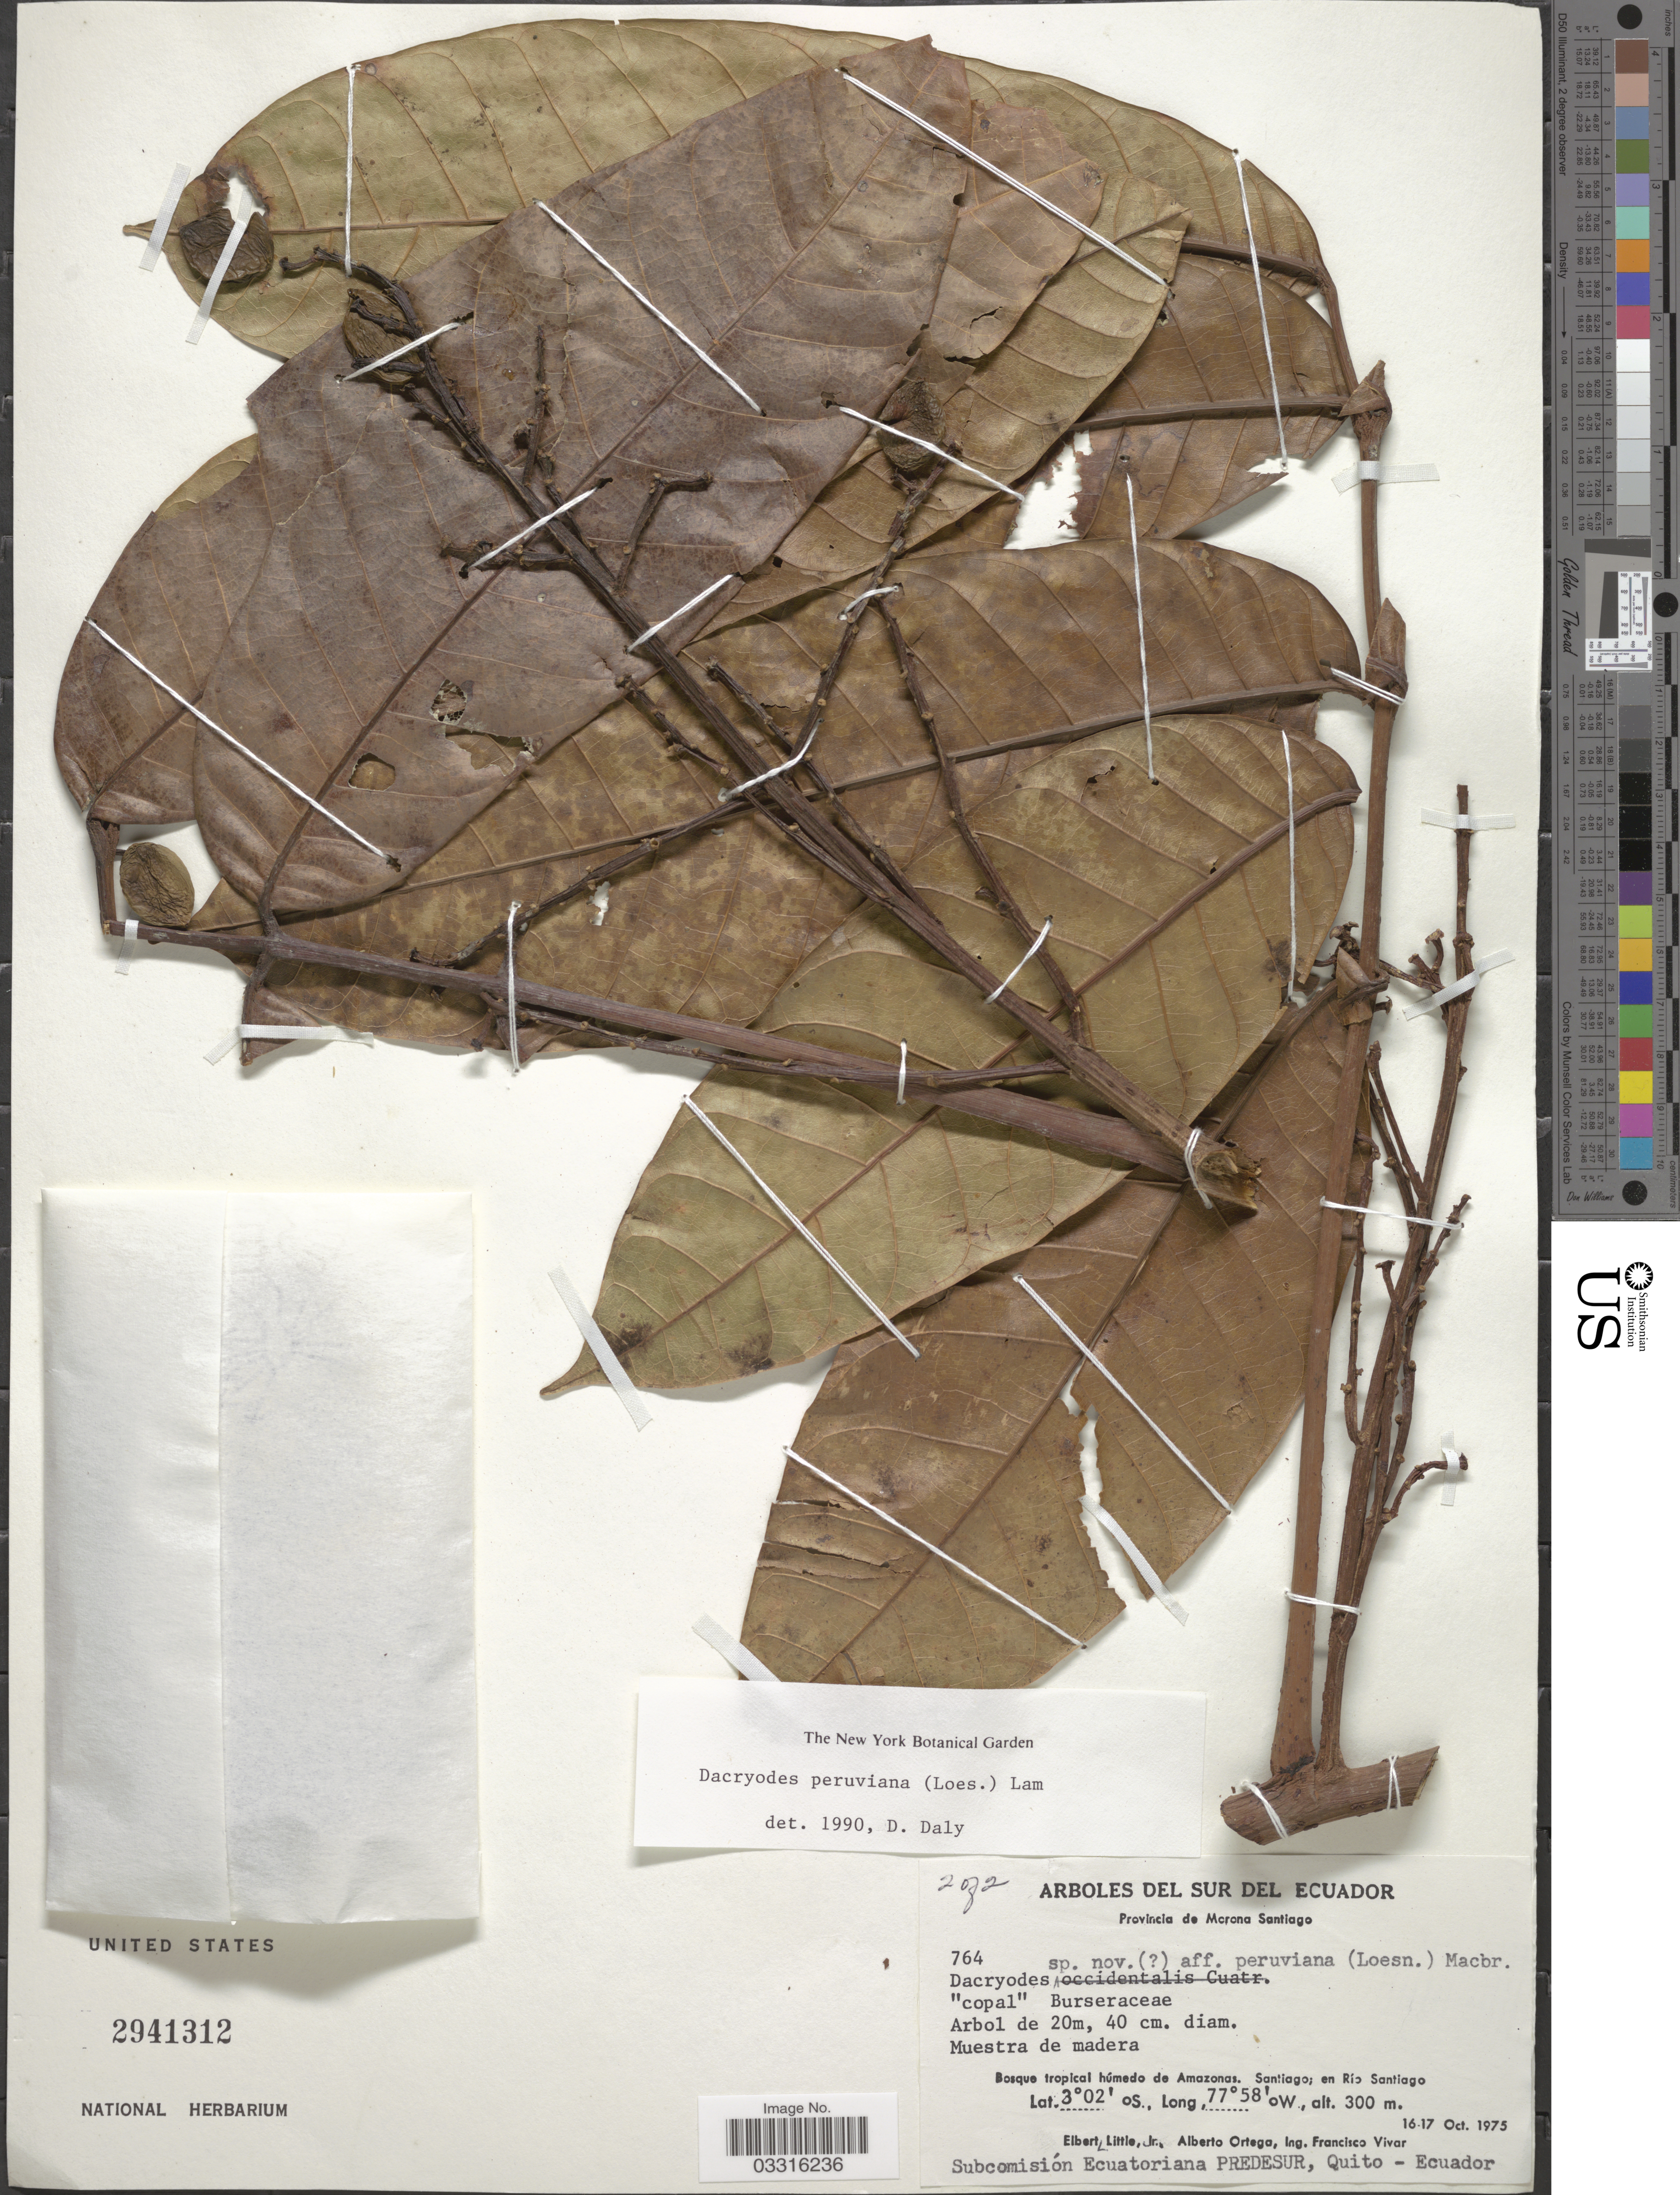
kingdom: Plantae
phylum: Tracheophyta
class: Magnoliopsida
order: Sapindales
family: Burseraceae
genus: Dacryodes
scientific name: Dacryodes peruviana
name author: (Loes.) H.J. Lam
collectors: E. L. Little, A. Ortega & I. Vivar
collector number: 764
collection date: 1975-10-16/1975-10-17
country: Ecuador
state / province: Morona-Santiago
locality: Muestra de madera, Bosque tropical húmedo de Amazonas, Santiago; en Río Santiago.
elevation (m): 300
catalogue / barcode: US 2941312